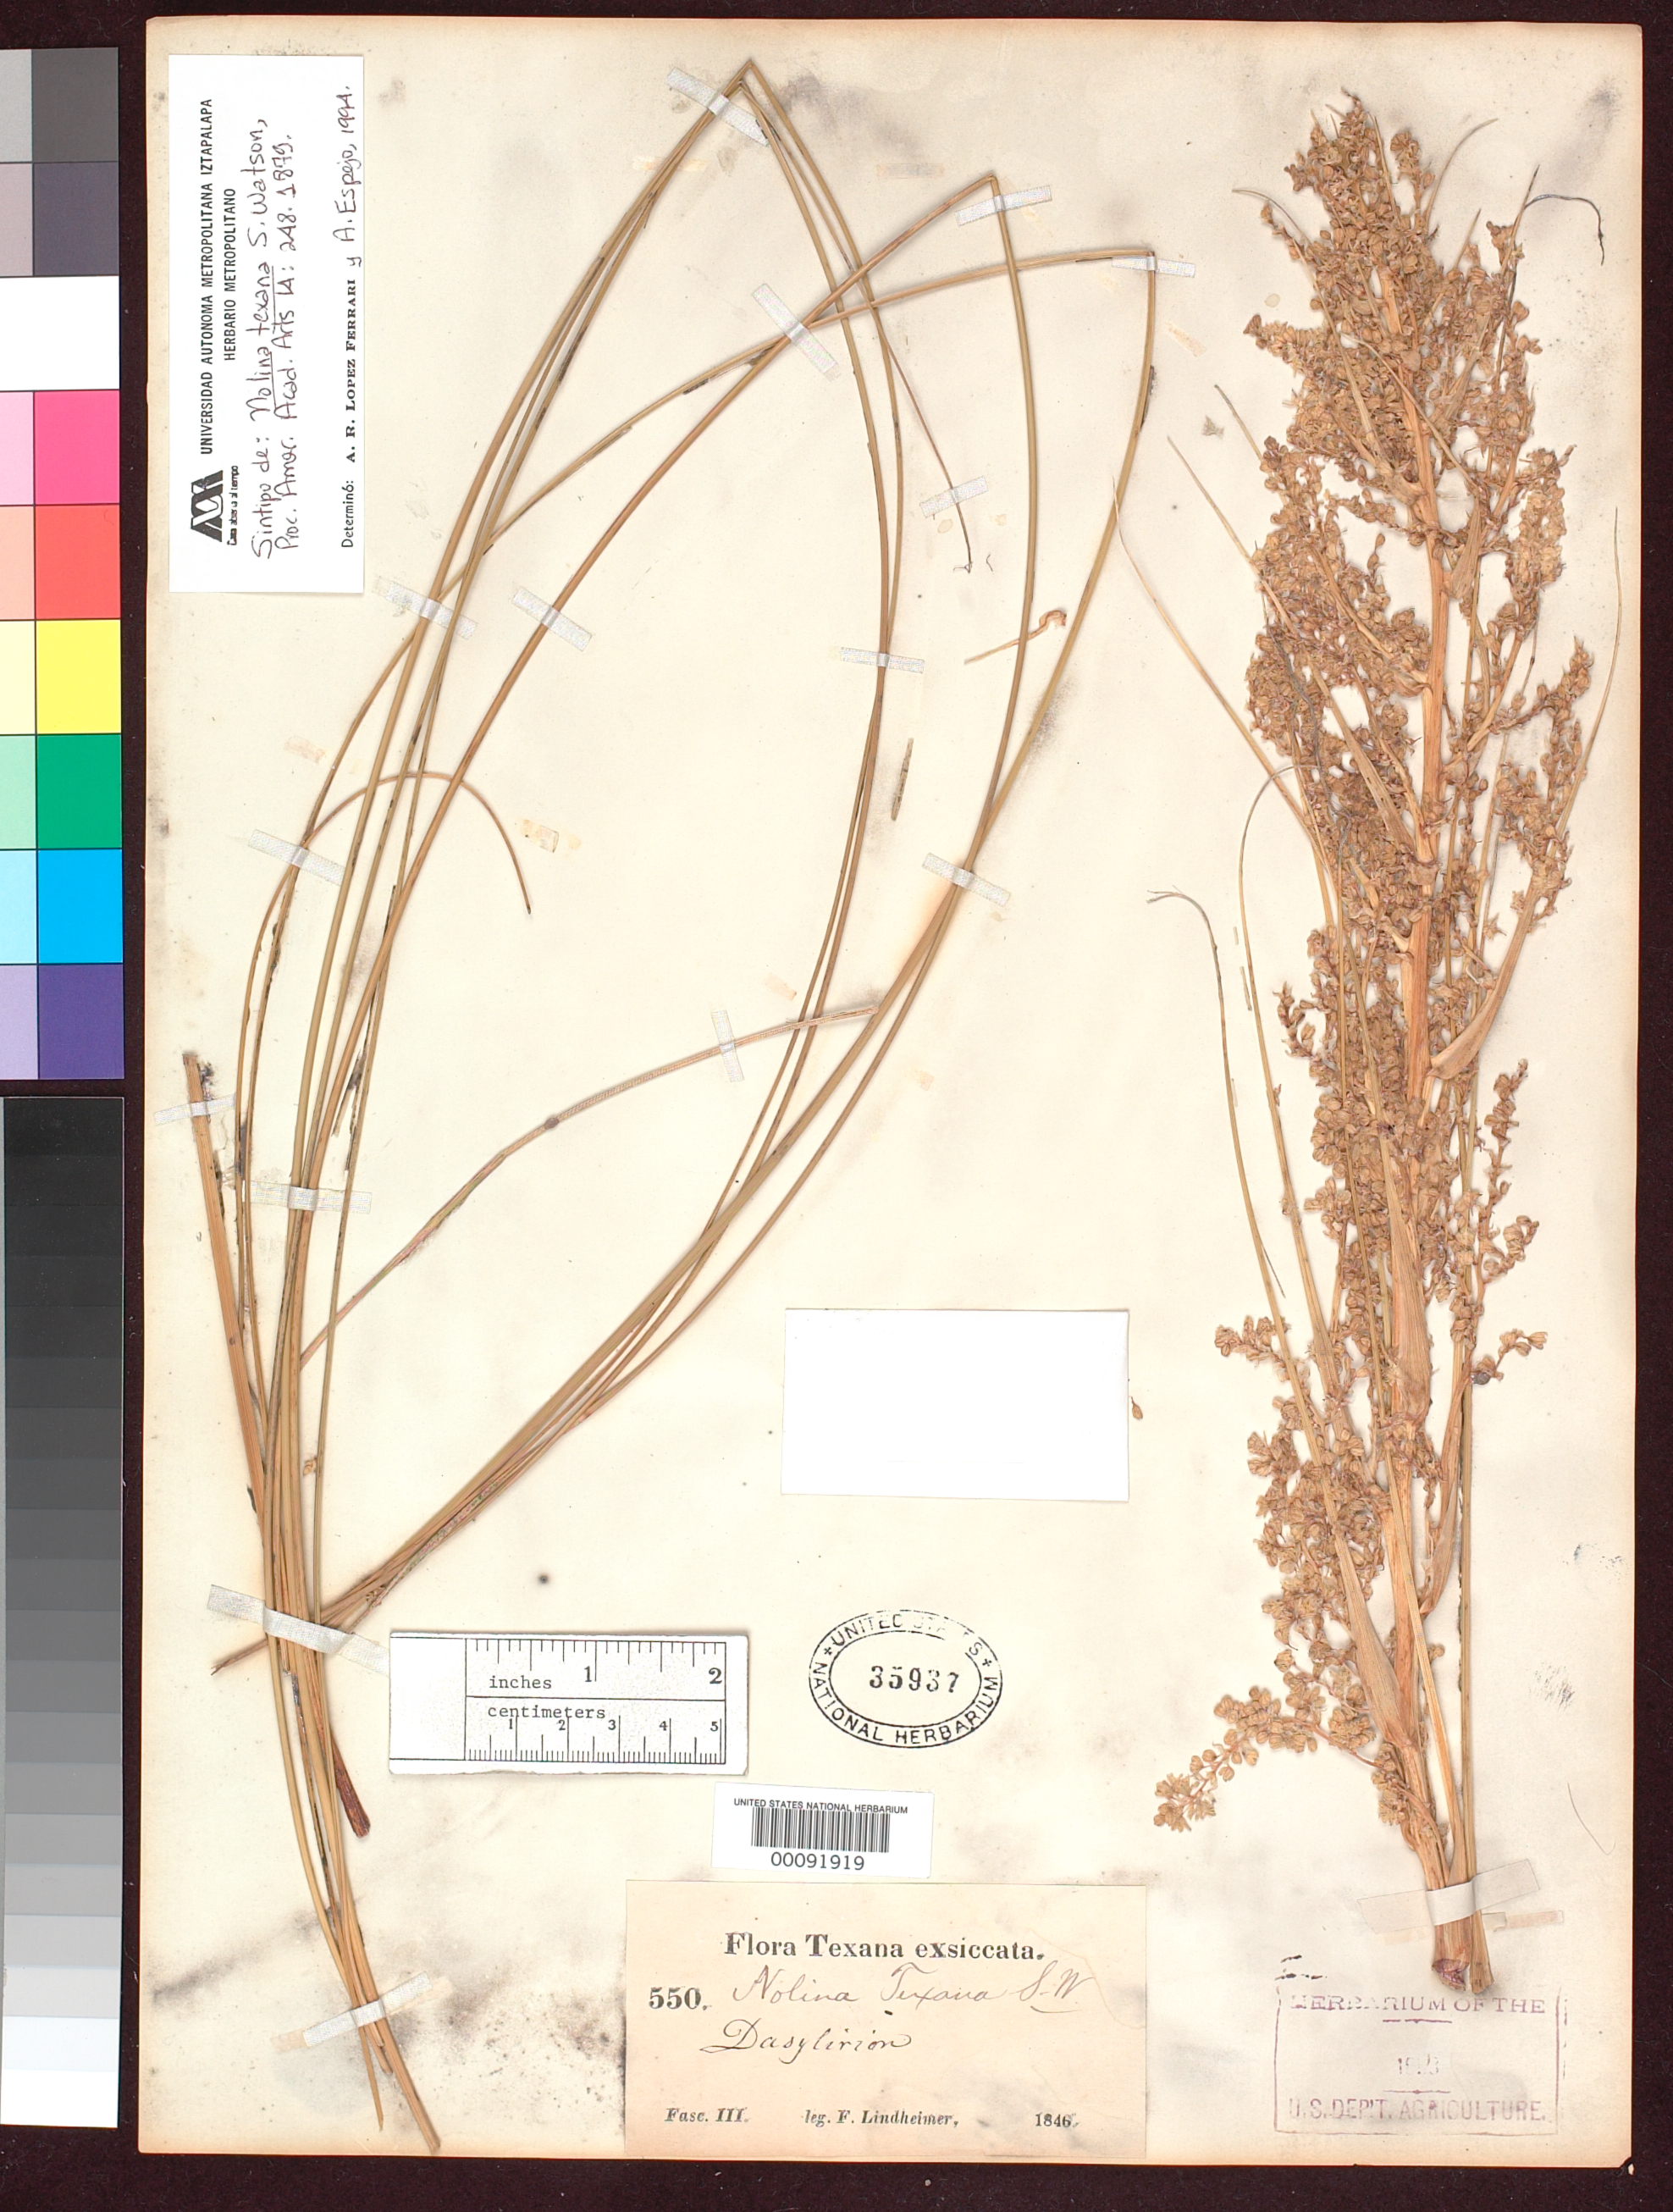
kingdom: Plantae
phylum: Tracheophyta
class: Liliopsida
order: Asparagales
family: Asparagaceae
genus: Nolina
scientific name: Nolina texana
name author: S. Watson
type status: Syntype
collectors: F. J. Lindheimer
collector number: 550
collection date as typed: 1846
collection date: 1846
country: United States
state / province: Texas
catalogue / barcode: US 35937